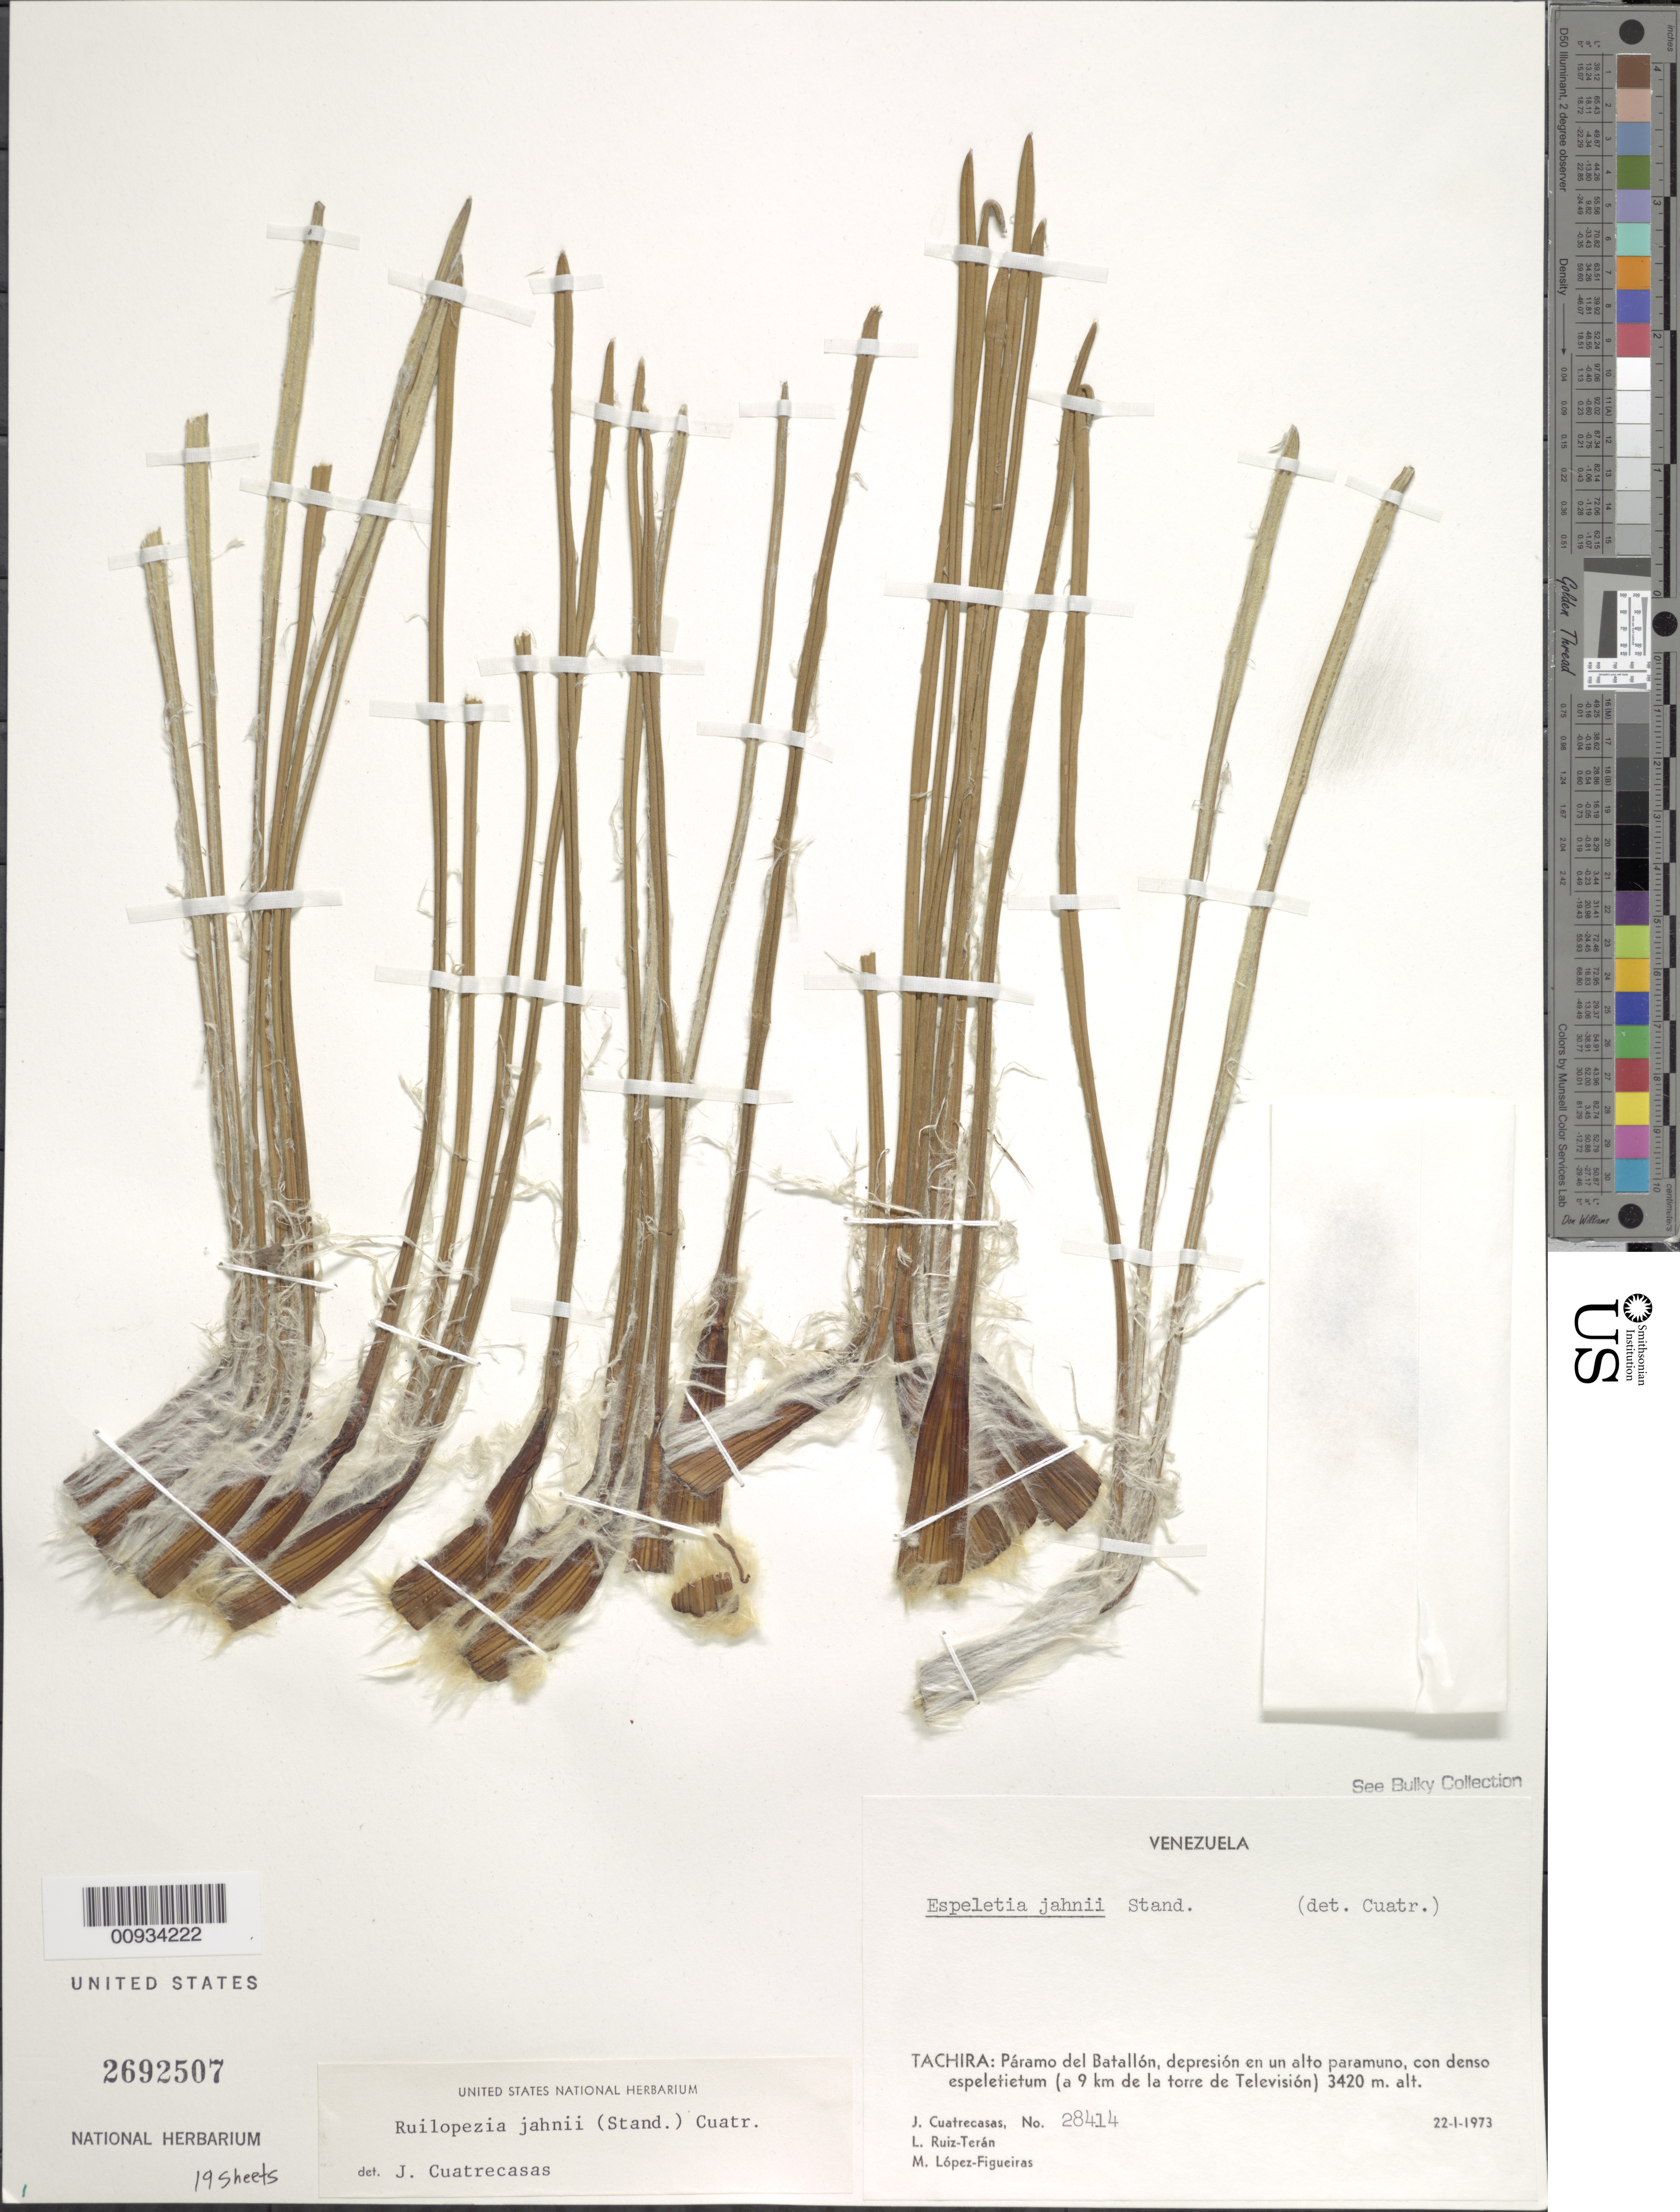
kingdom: Plantae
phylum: Tracheophyta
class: Magnoliopsida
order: Asterales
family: Asteraceae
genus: Ruilopezia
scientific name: Ruilopezia jahnii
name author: (Standl.) Cuatrec.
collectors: J. Cuatrecasas, L. E. Ruíz-Terán & M. López Figueiras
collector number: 28414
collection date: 1973-01-22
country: Venezuela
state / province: Tachira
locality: Paramo del Batallon, depresion en un alto paramuno, (a 9 km de la torre de Television)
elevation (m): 3420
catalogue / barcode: US 2692507